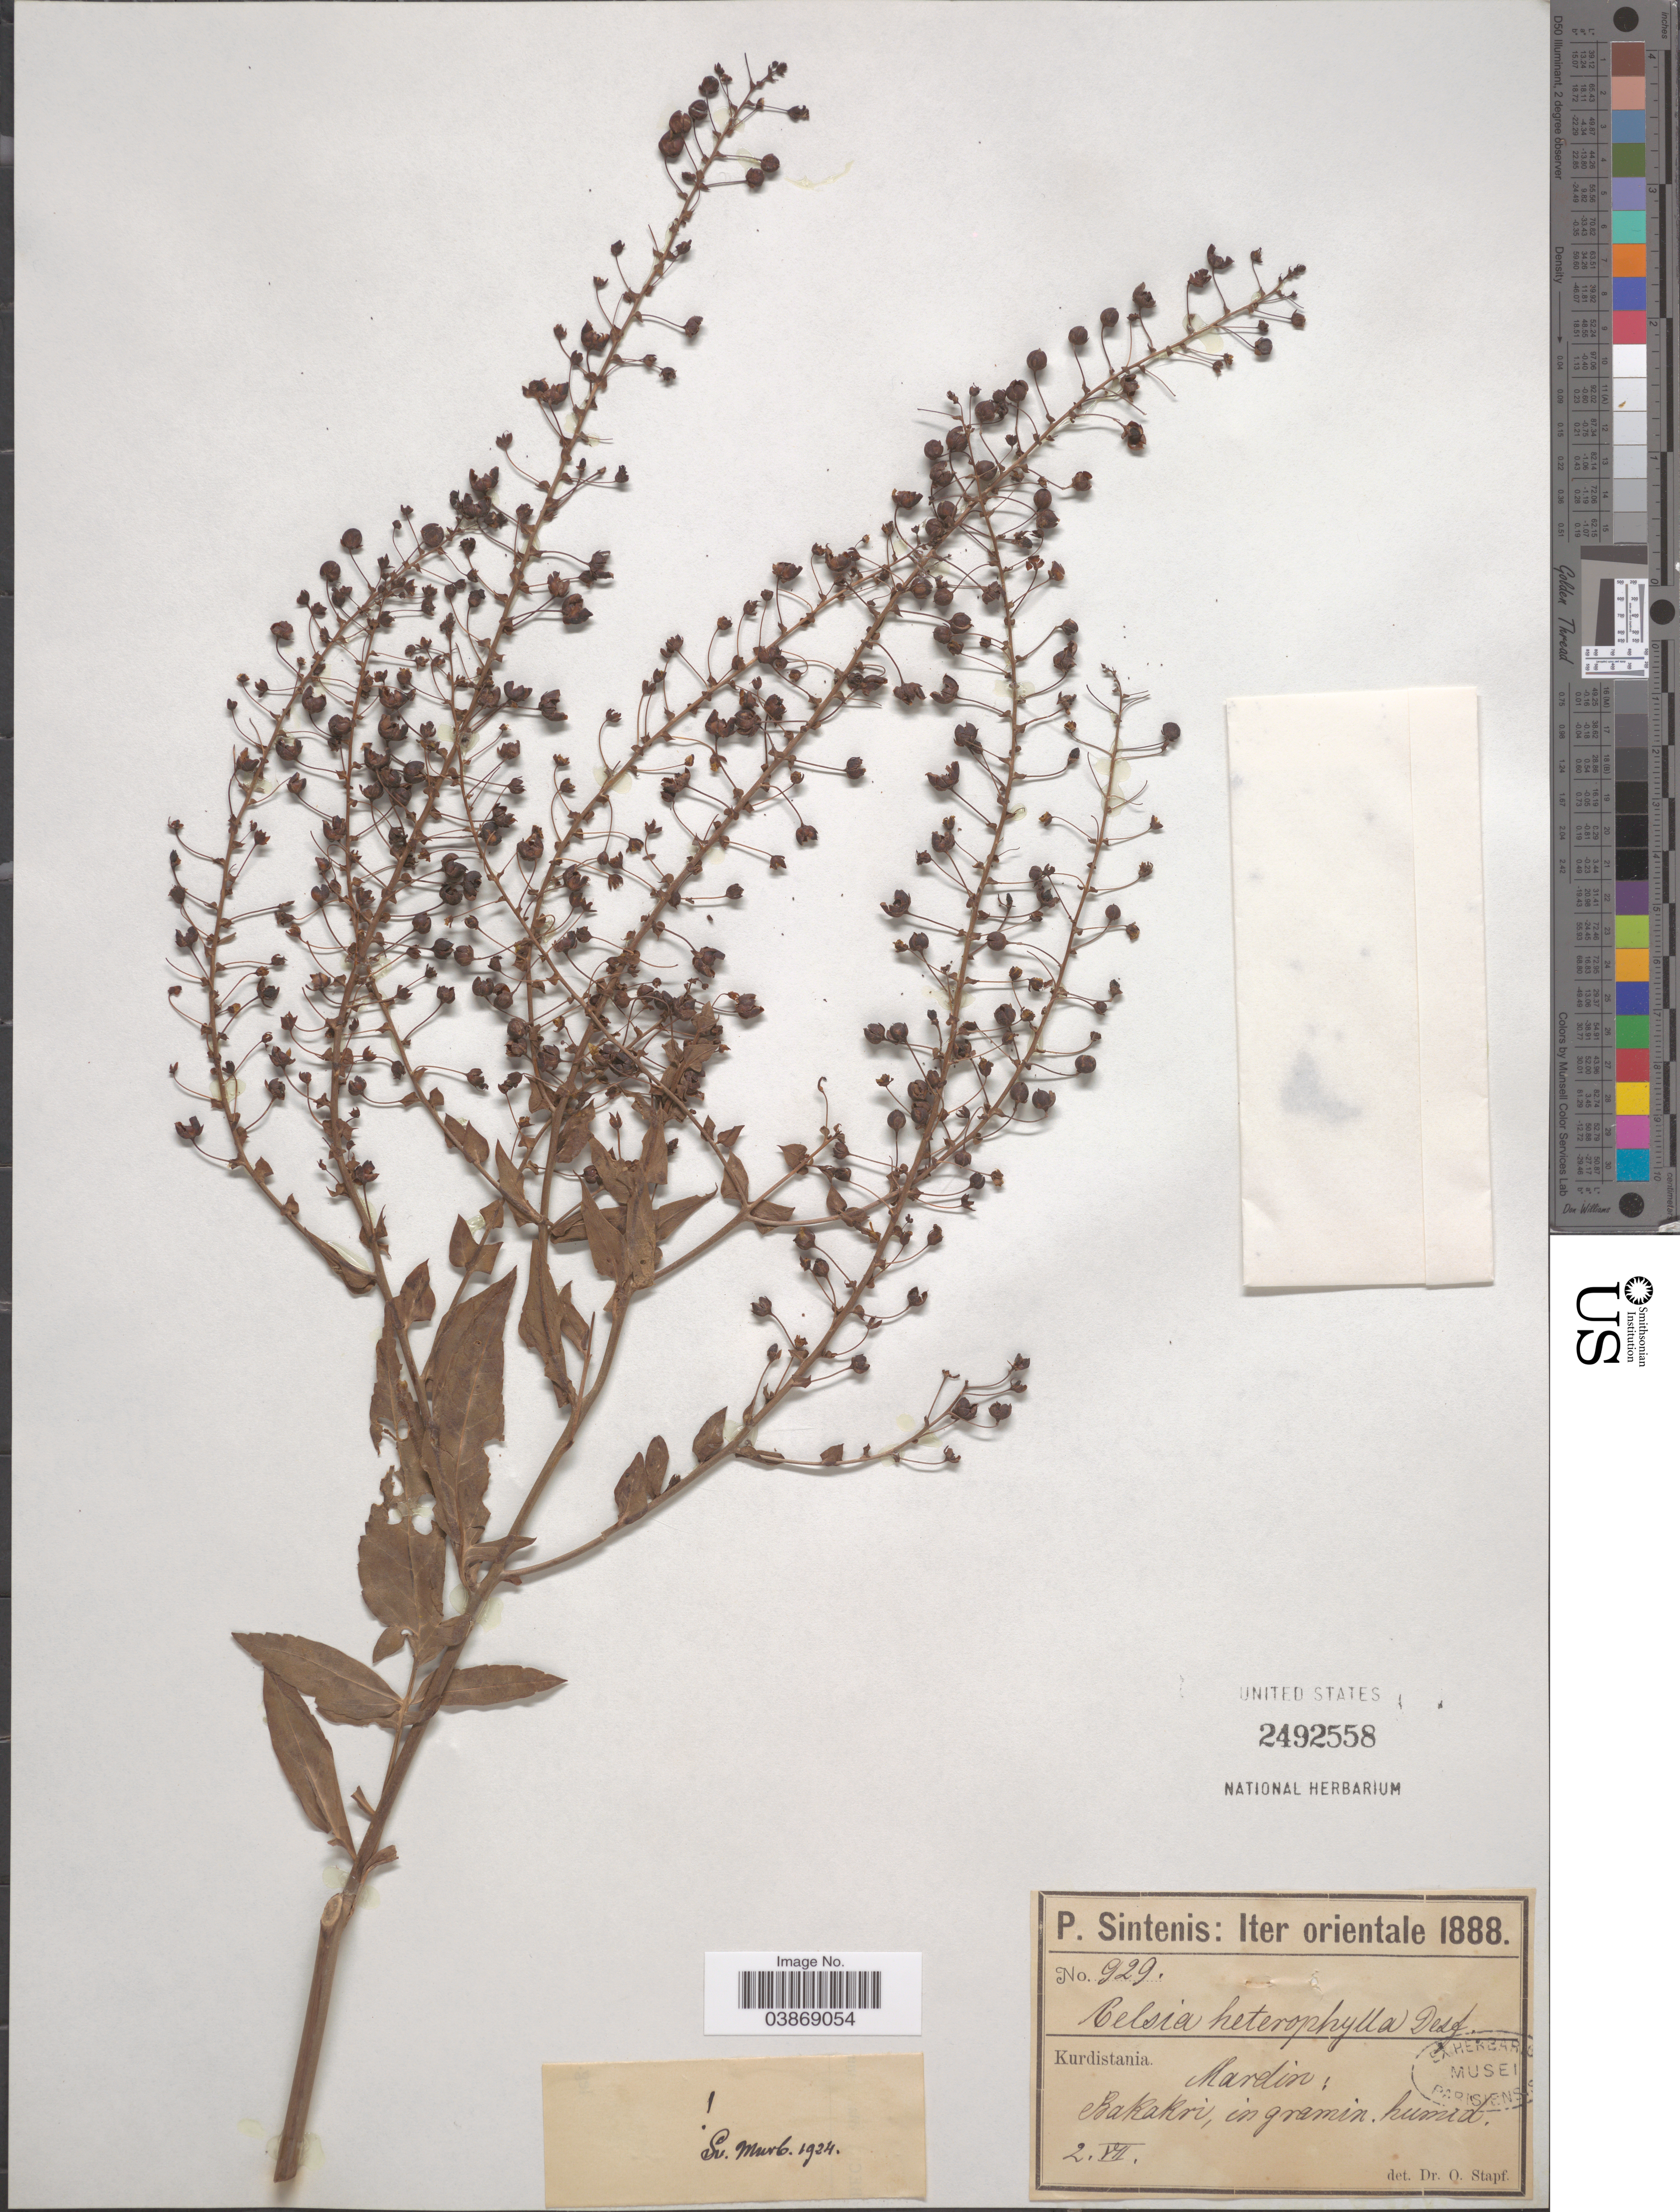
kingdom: Plantae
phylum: Tracheophyta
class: Magnoliopsida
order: Lamiales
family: Scrophulariaceae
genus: Celsia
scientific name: Celsia heterophylla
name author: Desf.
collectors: P. Sintenis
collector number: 929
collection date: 1888-07-02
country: Turkey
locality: Kurdistania. Mardin: Bakakri, in gramin. humid.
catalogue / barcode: US 2492558